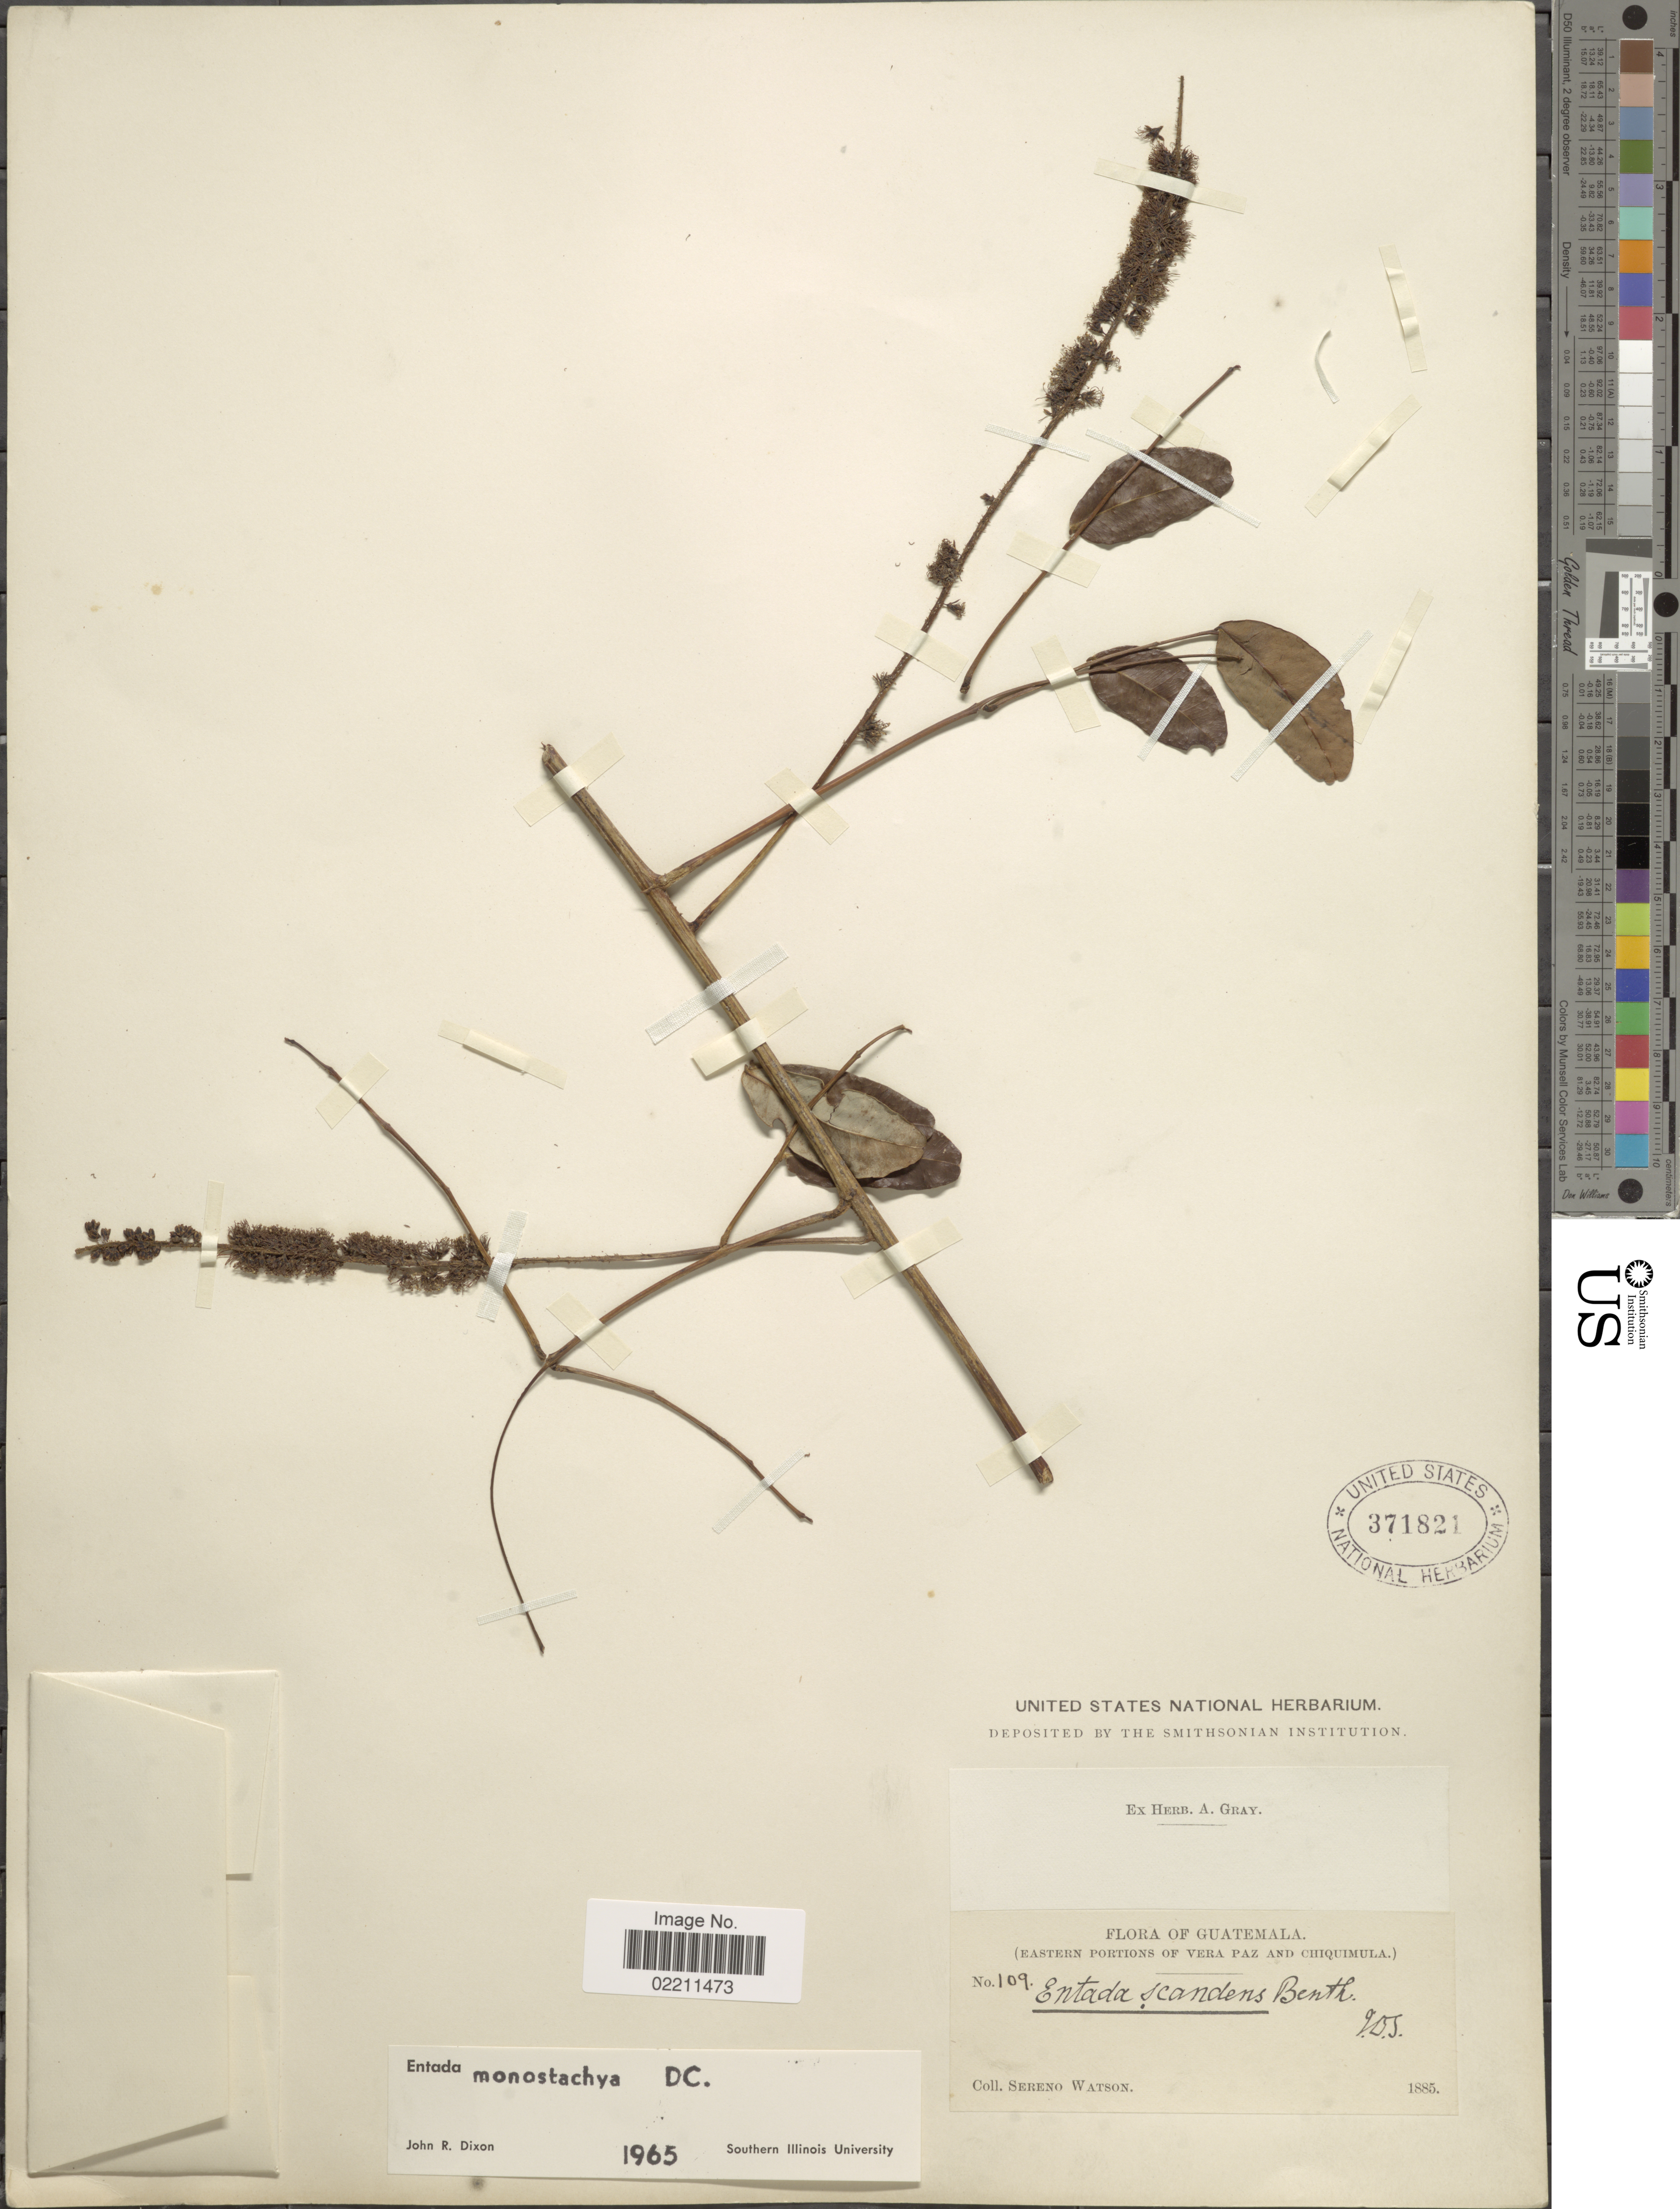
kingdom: Plantae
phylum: Tracheophyta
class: Magnoliopsida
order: Fabales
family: Fabaceae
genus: Entada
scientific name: Entada gigas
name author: (L.) Fawc. & Rendle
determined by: Strong, Mark T., (BOT), Smithsonian Institution - National Museum of Natural History (UNITED STATES)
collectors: S. Watson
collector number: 109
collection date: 1885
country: Guatemala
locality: Eastern portions of Vera Paz and Chiquimala.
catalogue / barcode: US 371821